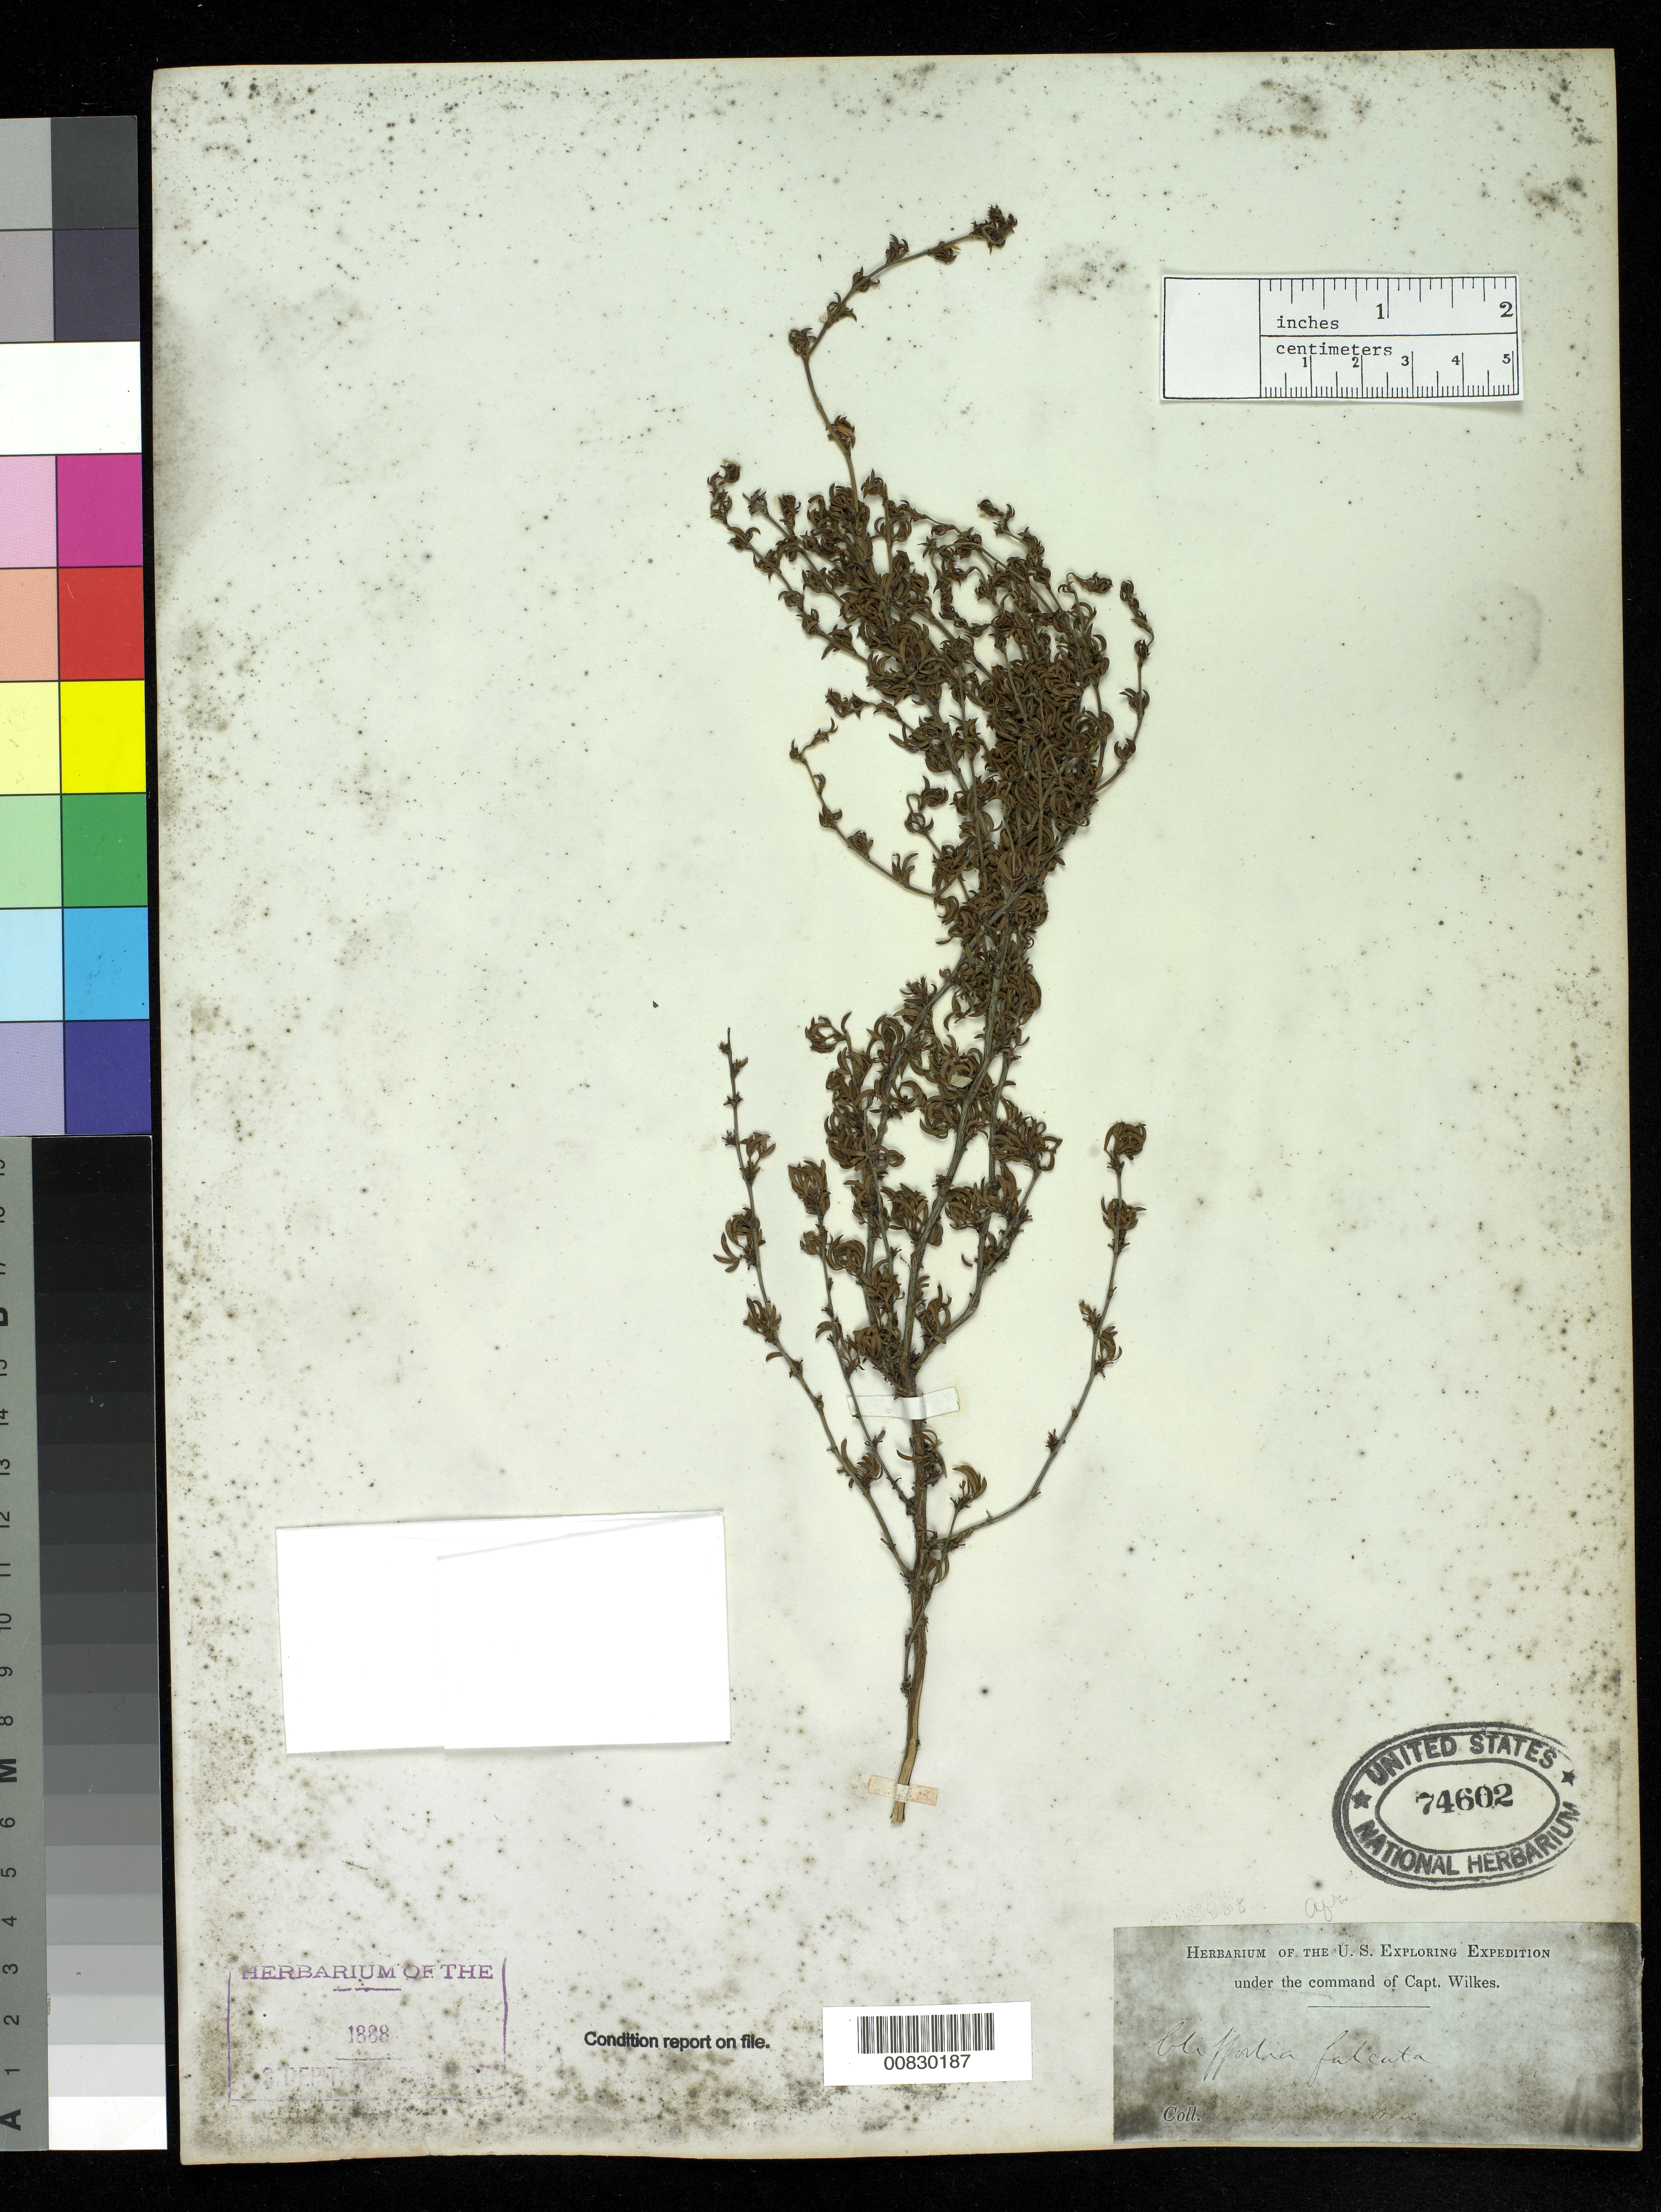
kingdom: Plantae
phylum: Tracheophyta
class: Magnoliopsida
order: Rosales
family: Rosaceae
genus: Cliffortia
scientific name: Cliffortia falcata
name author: L. f.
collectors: Wilkes Explor. Exped.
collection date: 1838/1842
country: South Africa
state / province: Western Cape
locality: Cape of Good Hope. Cape Town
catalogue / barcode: US 74602